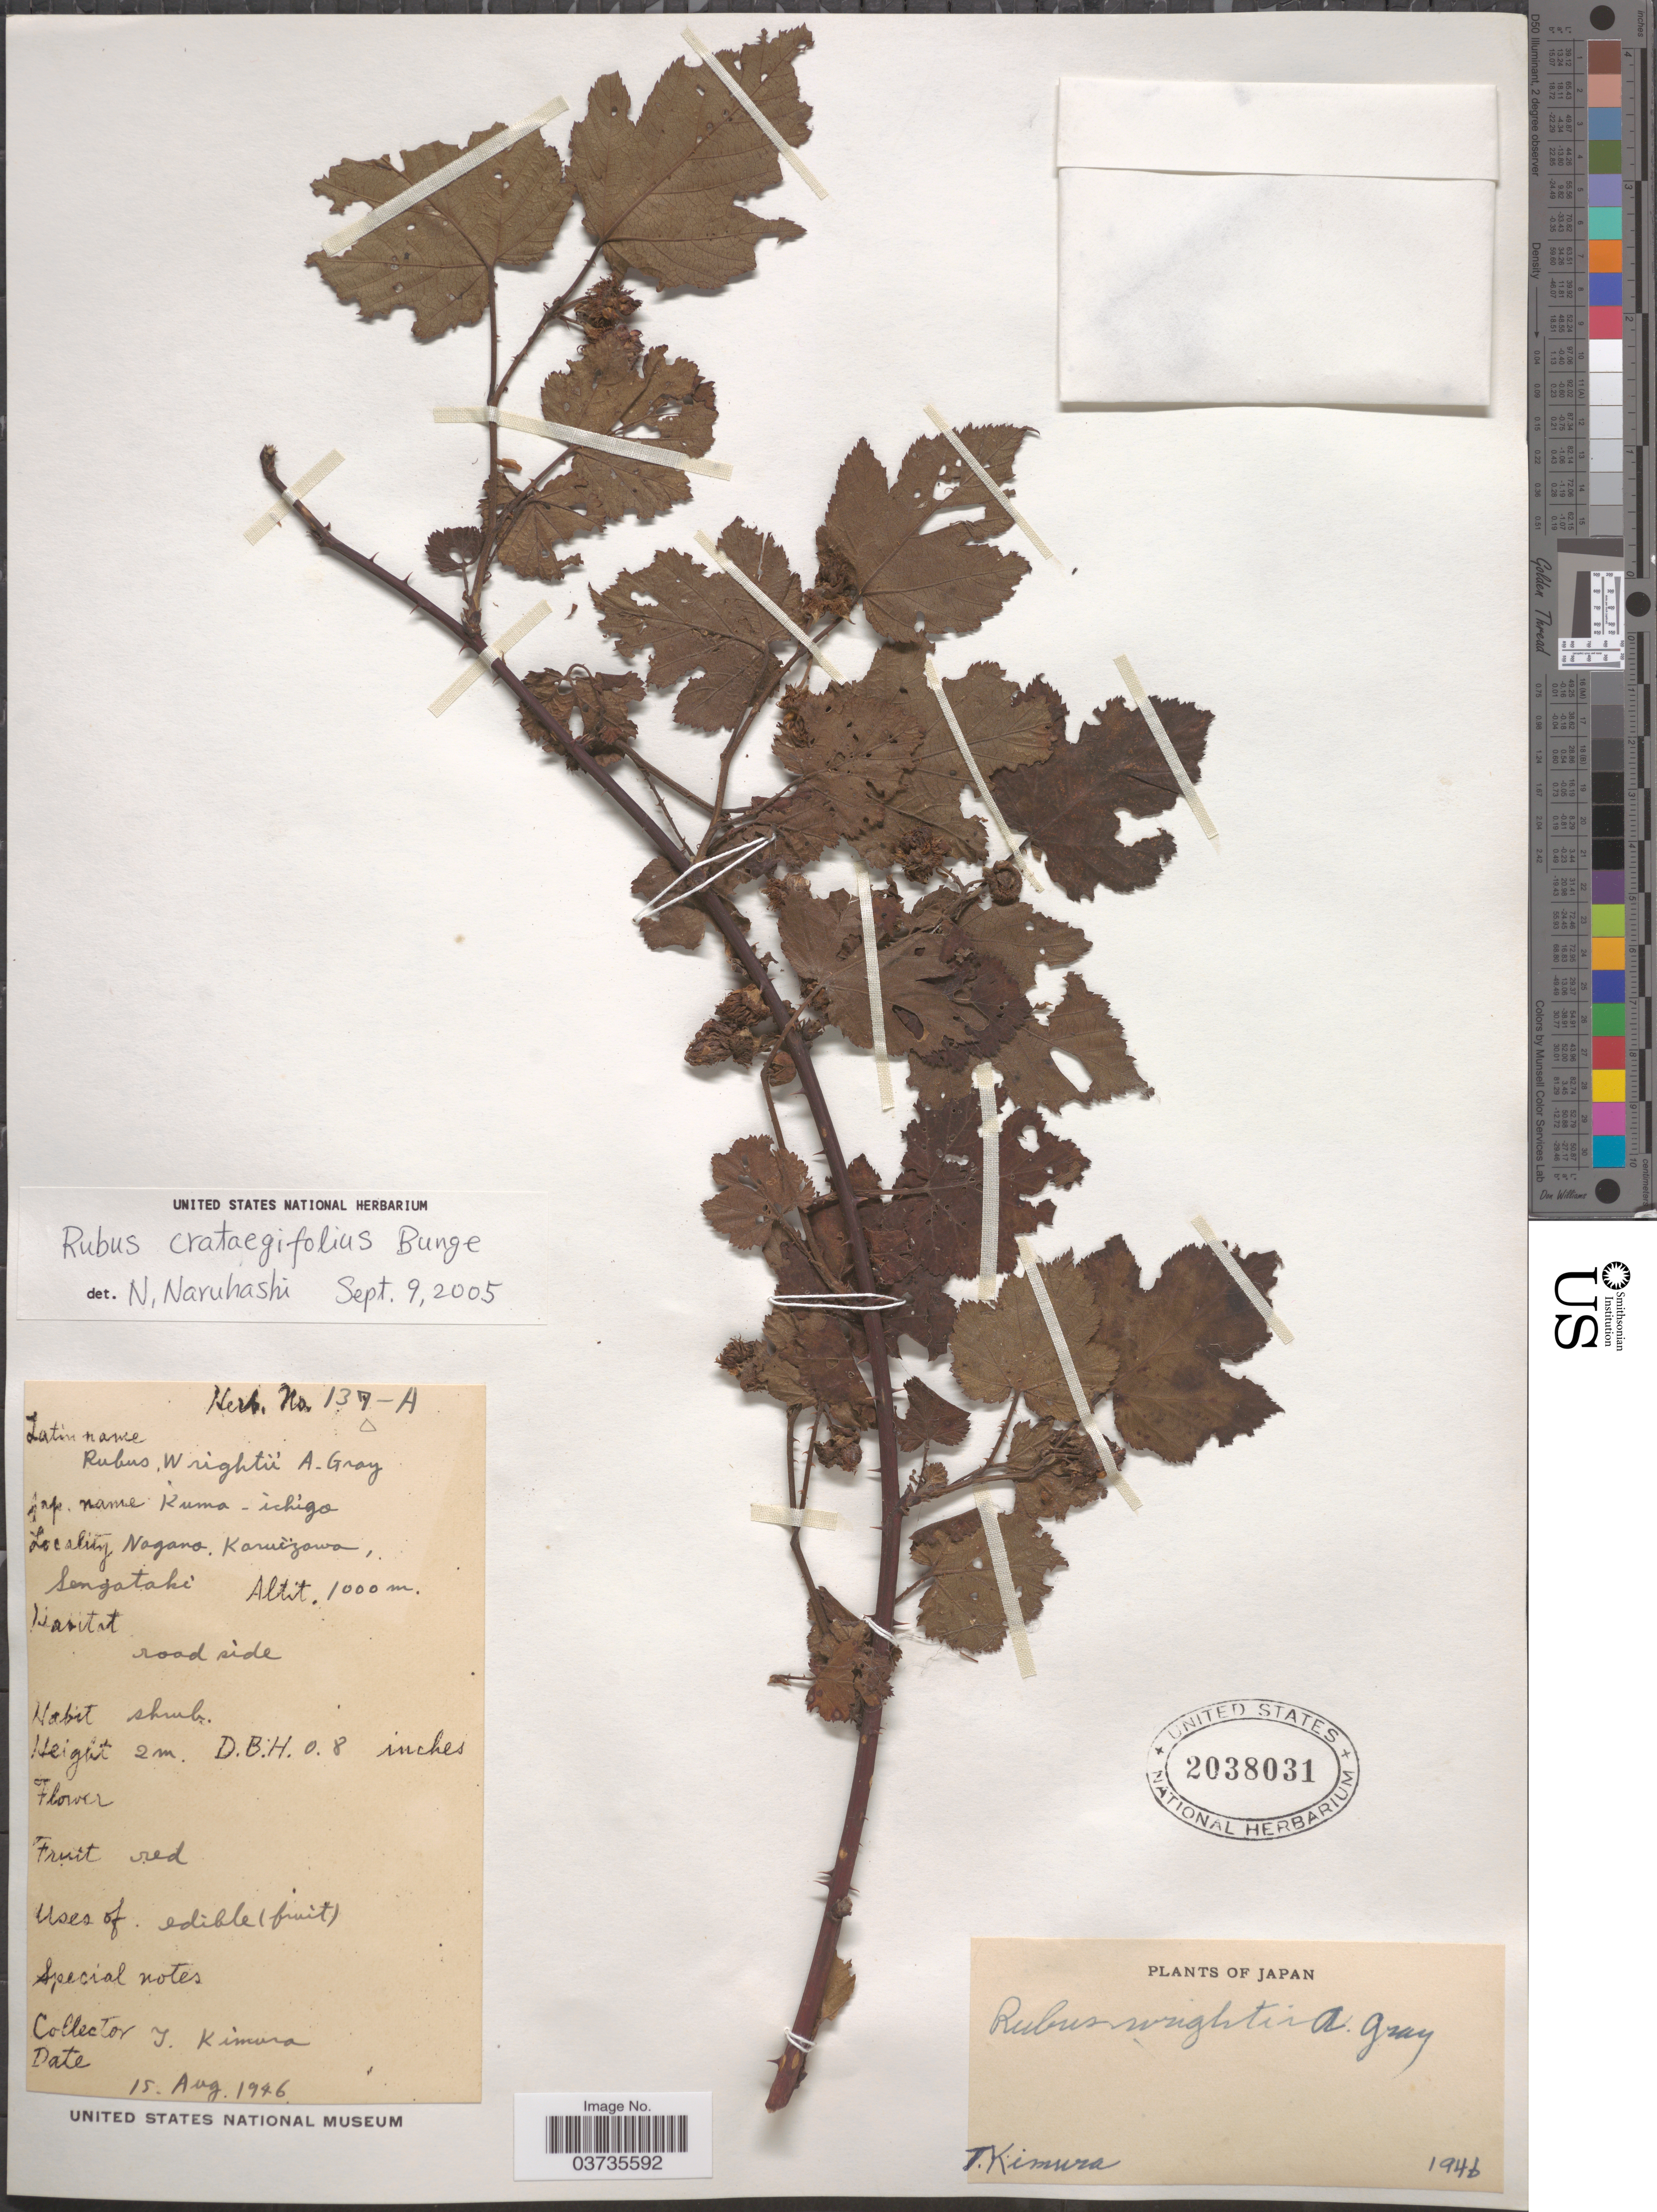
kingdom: Plantae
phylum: Tracheophyta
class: Magnoliopsida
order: Rosales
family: Rosaceae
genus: Rubus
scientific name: Rubus crataegifolius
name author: Bunge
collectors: Y. Kimura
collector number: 137-A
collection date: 1946-08-15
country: Japan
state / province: Nagano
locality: Karuizawa, Sengataki.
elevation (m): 1000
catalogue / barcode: US 2038031